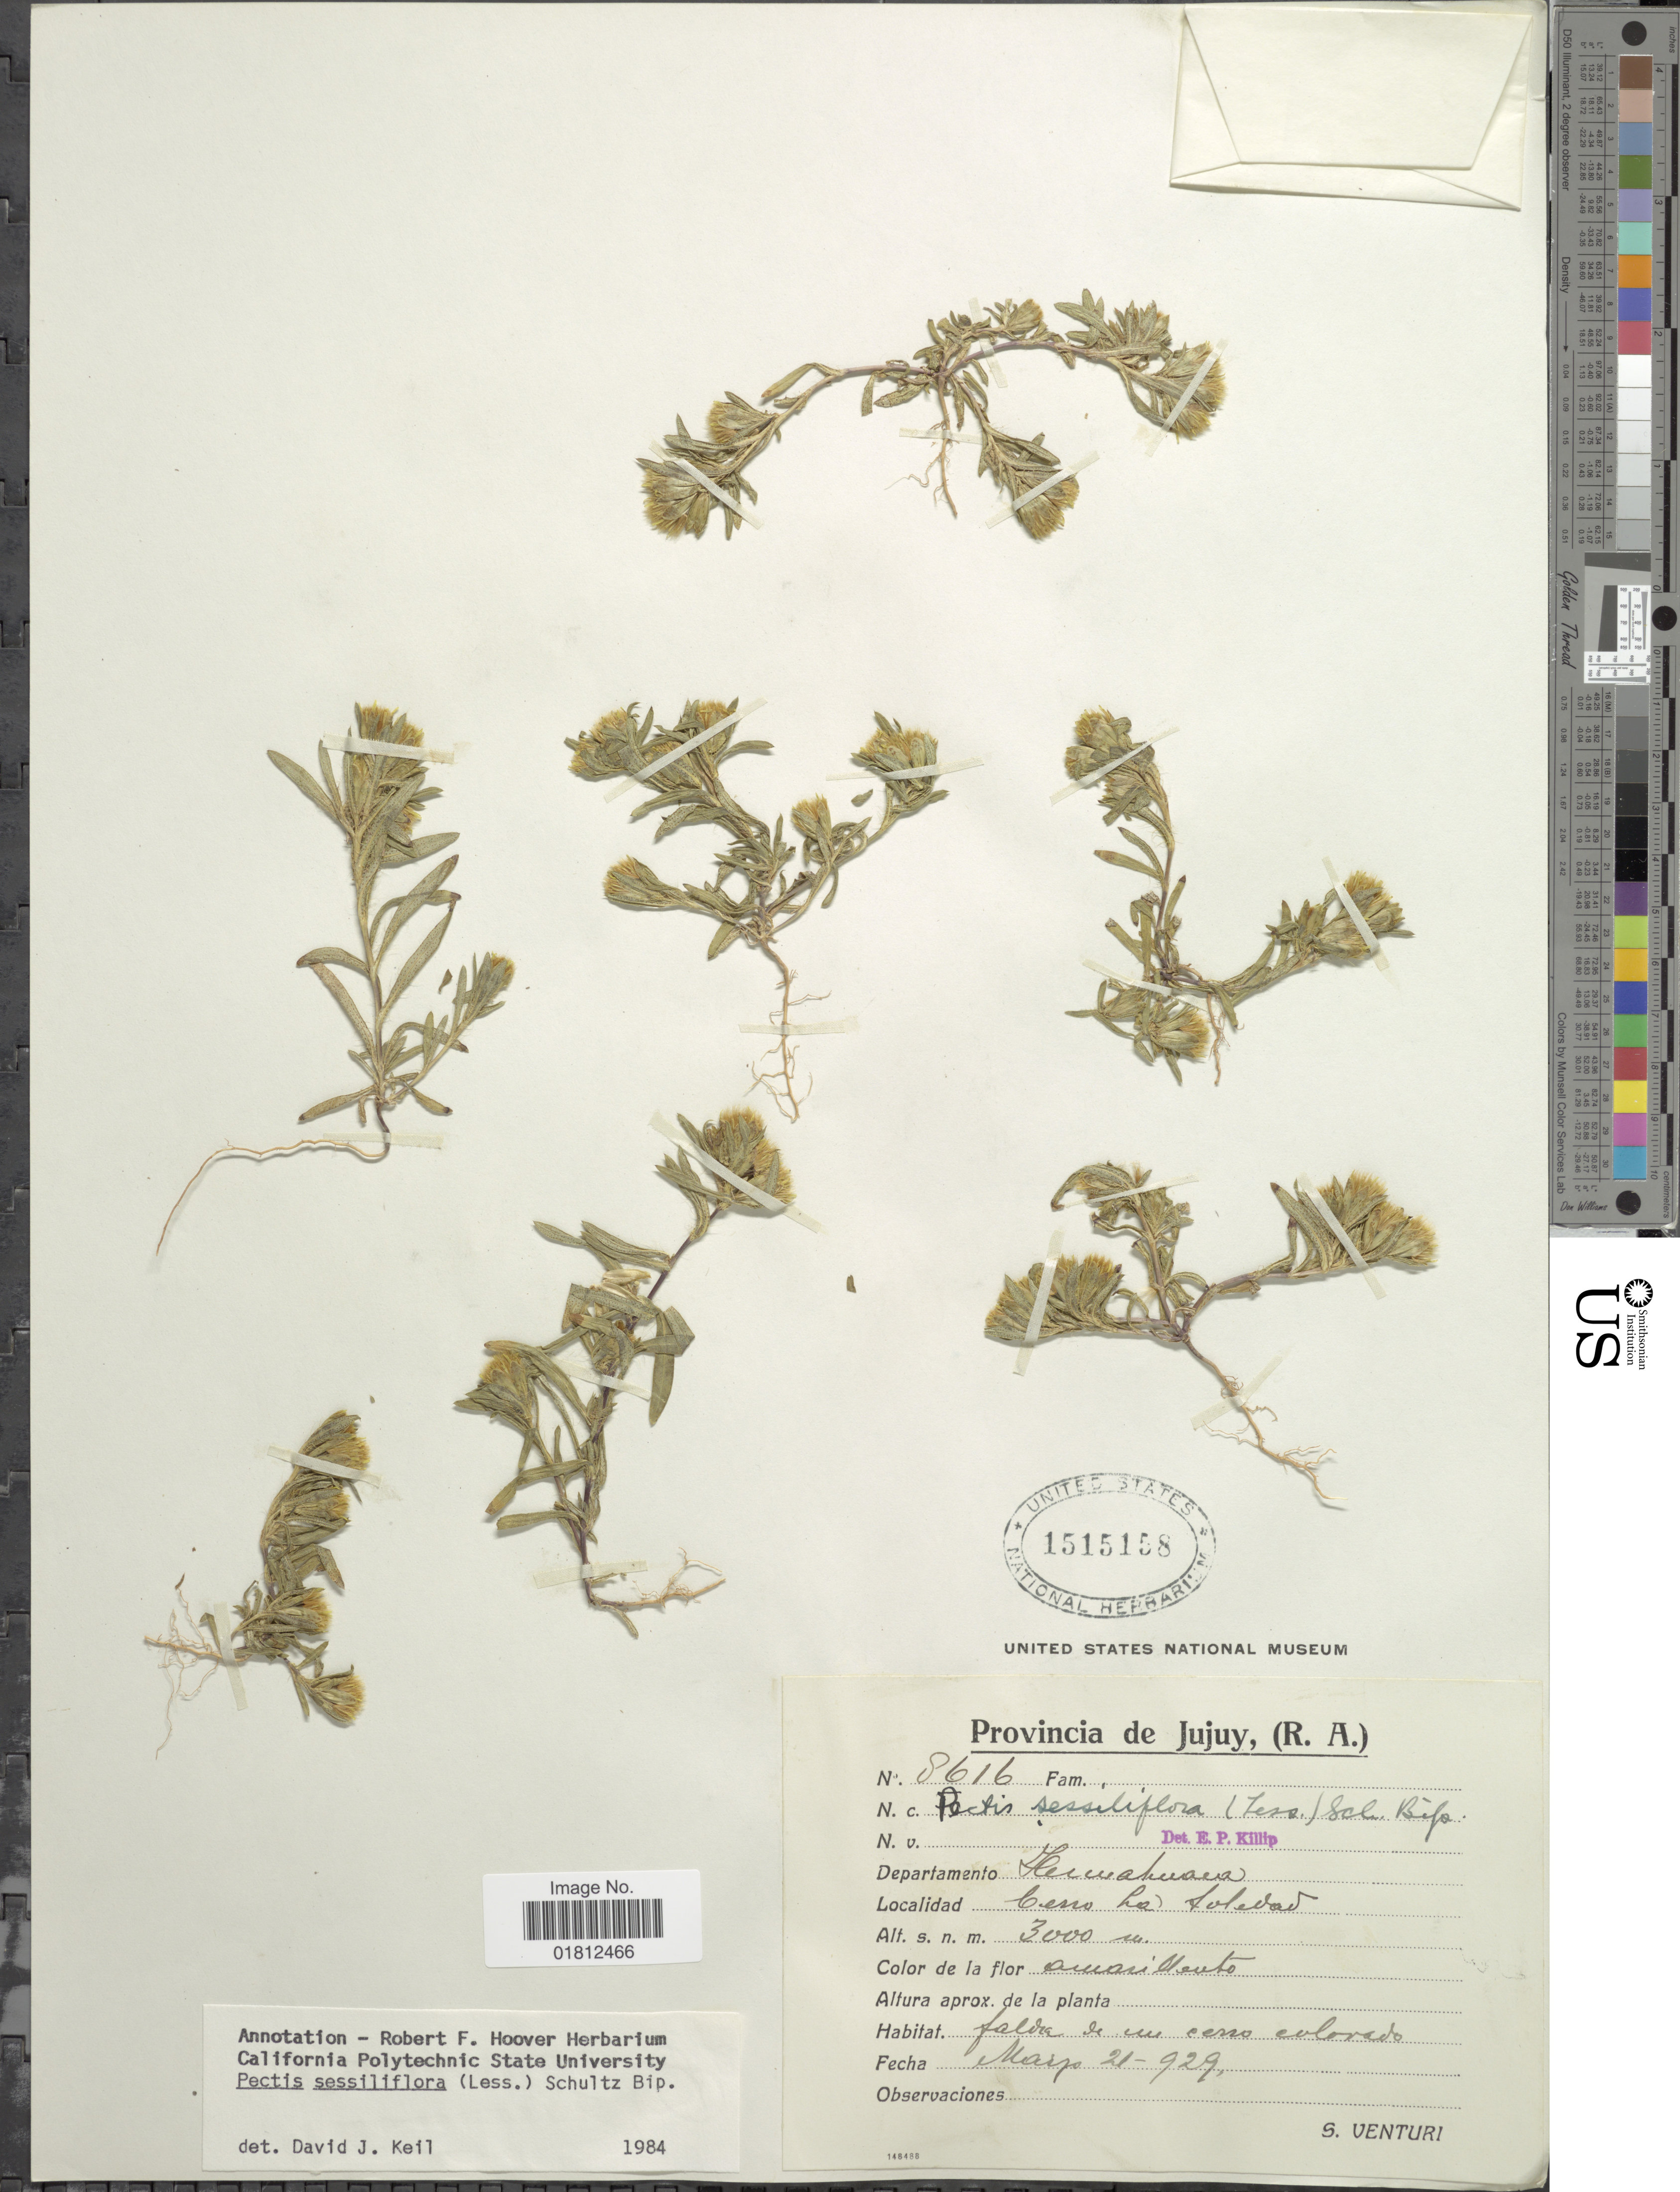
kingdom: Plantae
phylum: Tracheophyta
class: Magnoliopsida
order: Asterales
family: Asteraceae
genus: Pectis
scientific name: Pectis sessiliflora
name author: (Less.) Sch. Bip.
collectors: S. Venturi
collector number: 8616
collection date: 1929-03-21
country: Argentina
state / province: Jujuy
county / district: Humahuaca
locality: Cerro La Soledad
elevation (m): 3000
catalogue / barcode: US 1515158